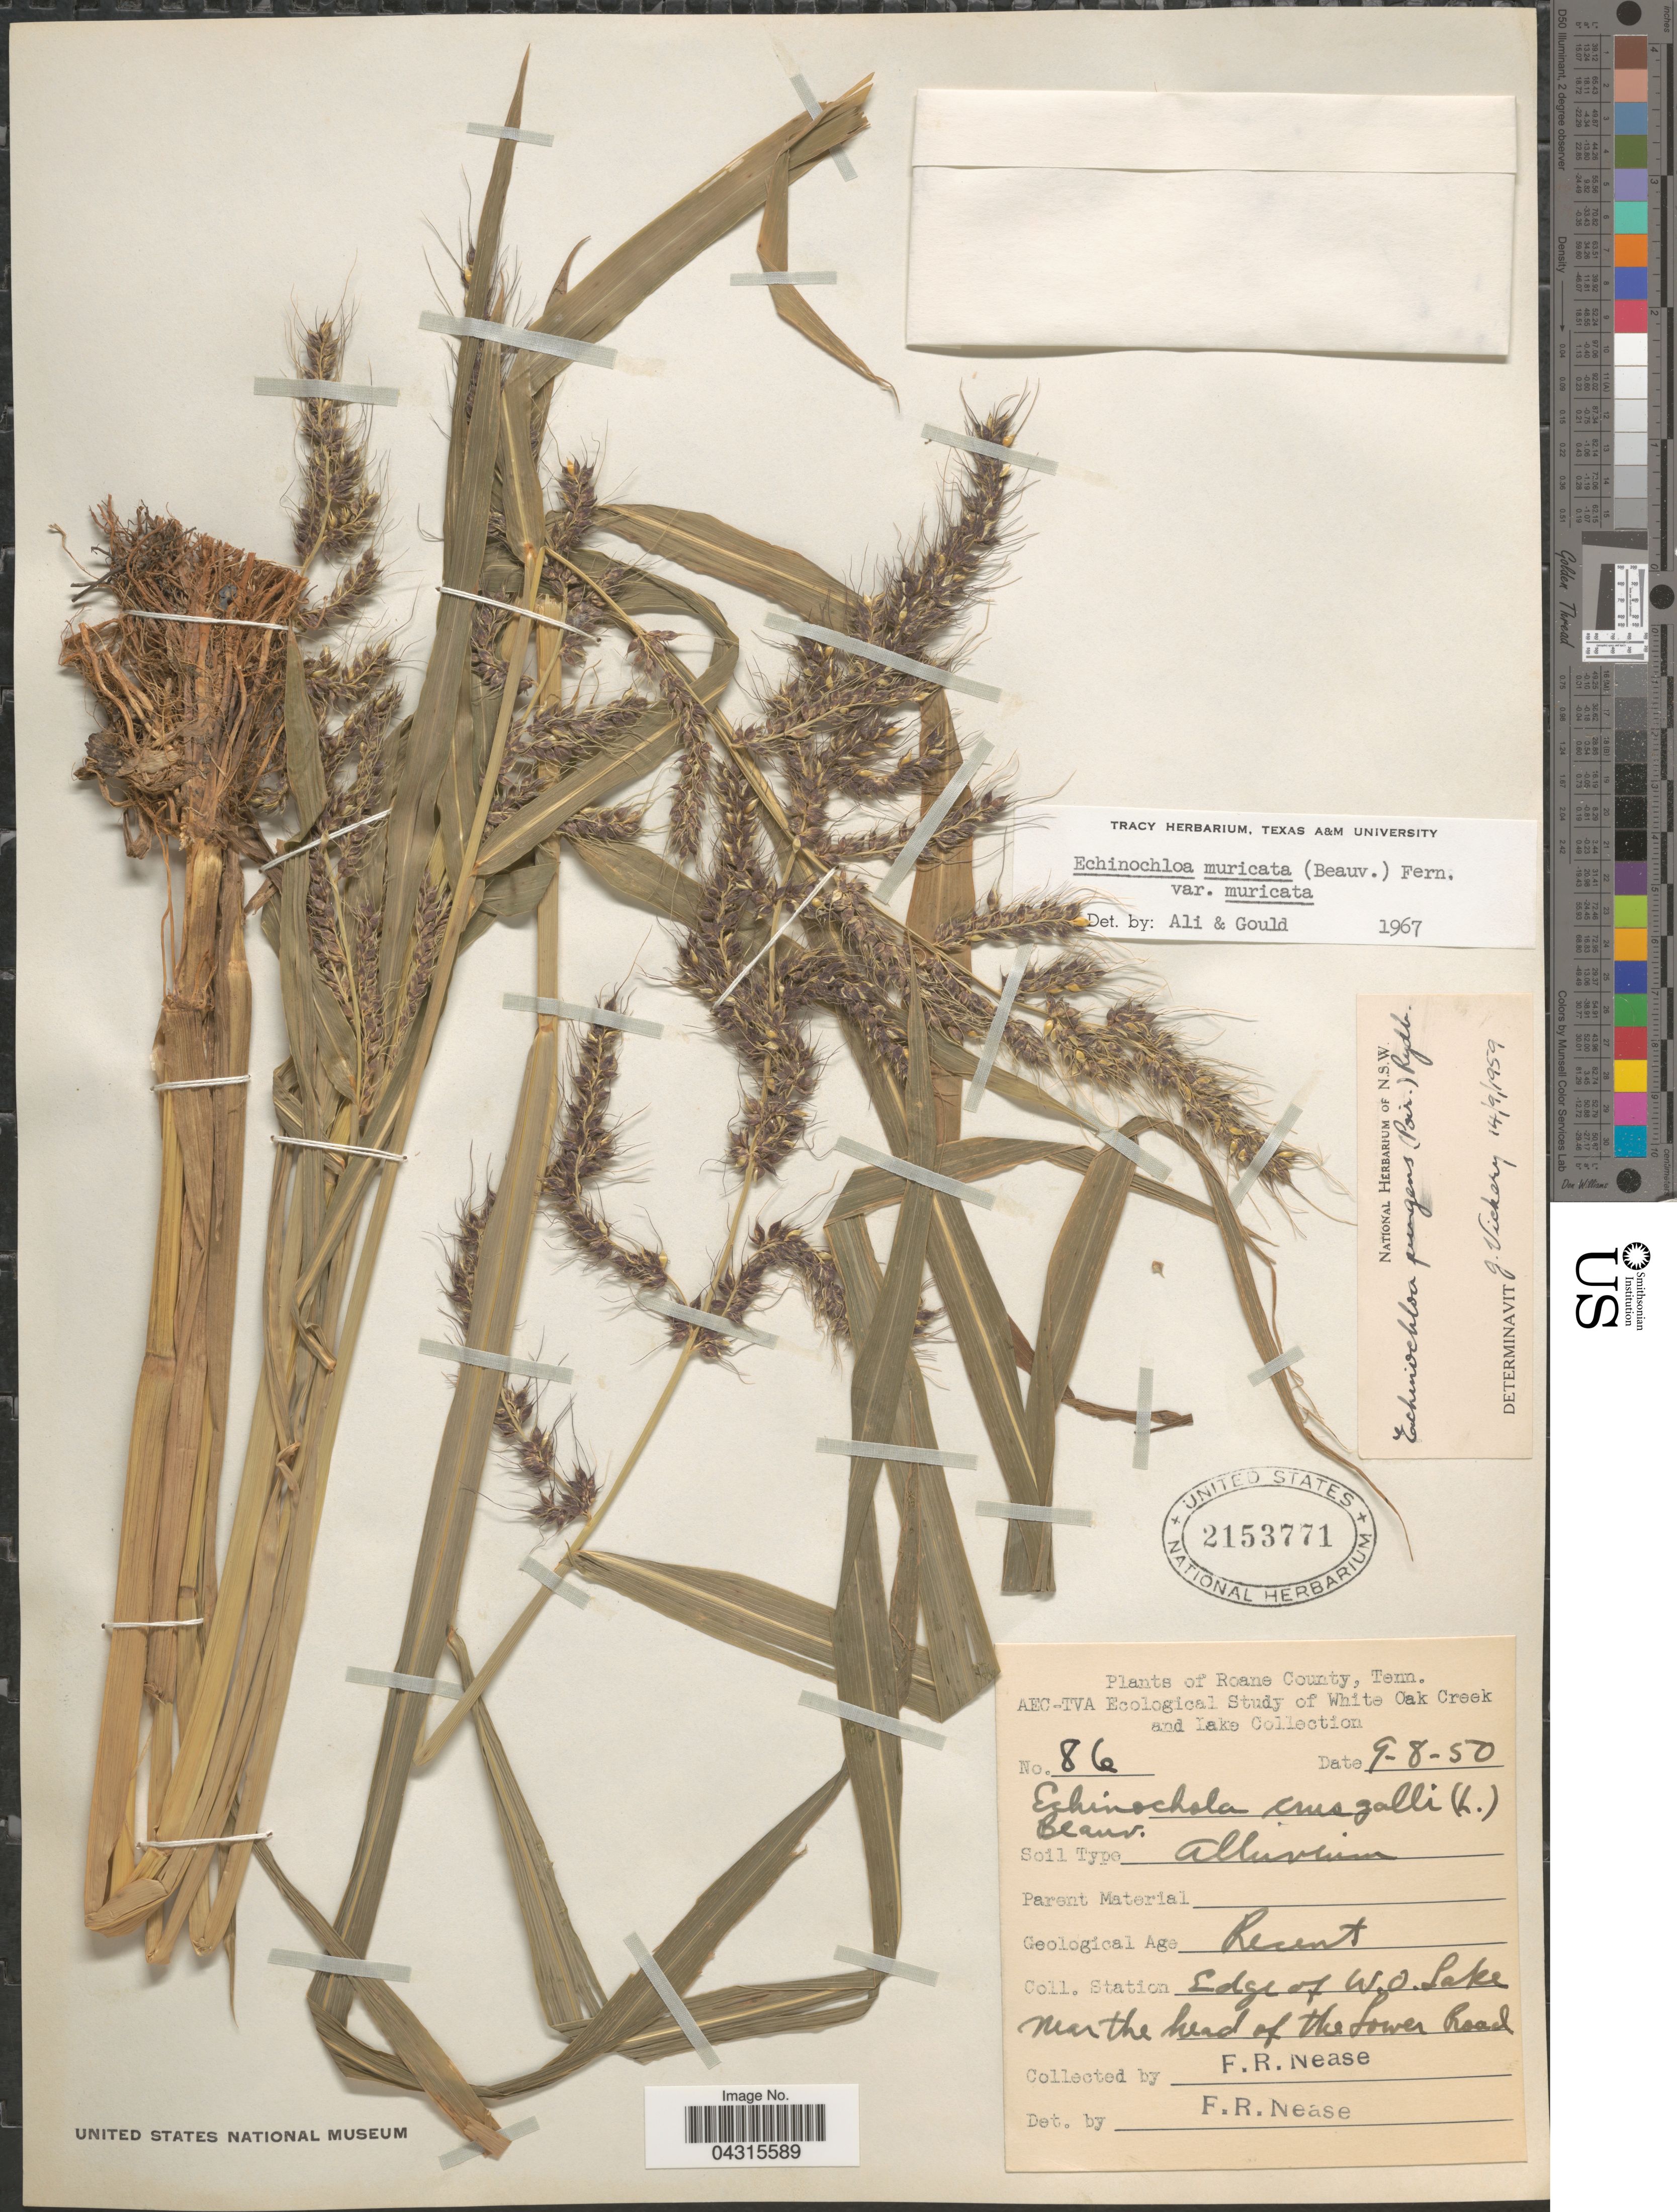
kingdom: Plantae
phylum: Tracheophyta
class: Liliopsida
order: Poales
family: Poaceae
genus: Echinochloa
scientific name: Echinochloa muricata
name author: (P. Beauv.) Fernald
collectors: F. Nease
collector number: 86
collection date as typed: Transcribed d/m/y: 8/9/50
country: United States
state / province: Tennessee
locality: Roane County. Edge of W.O. Lake. Near the head of the Lower Road.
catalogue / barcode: US 2153771